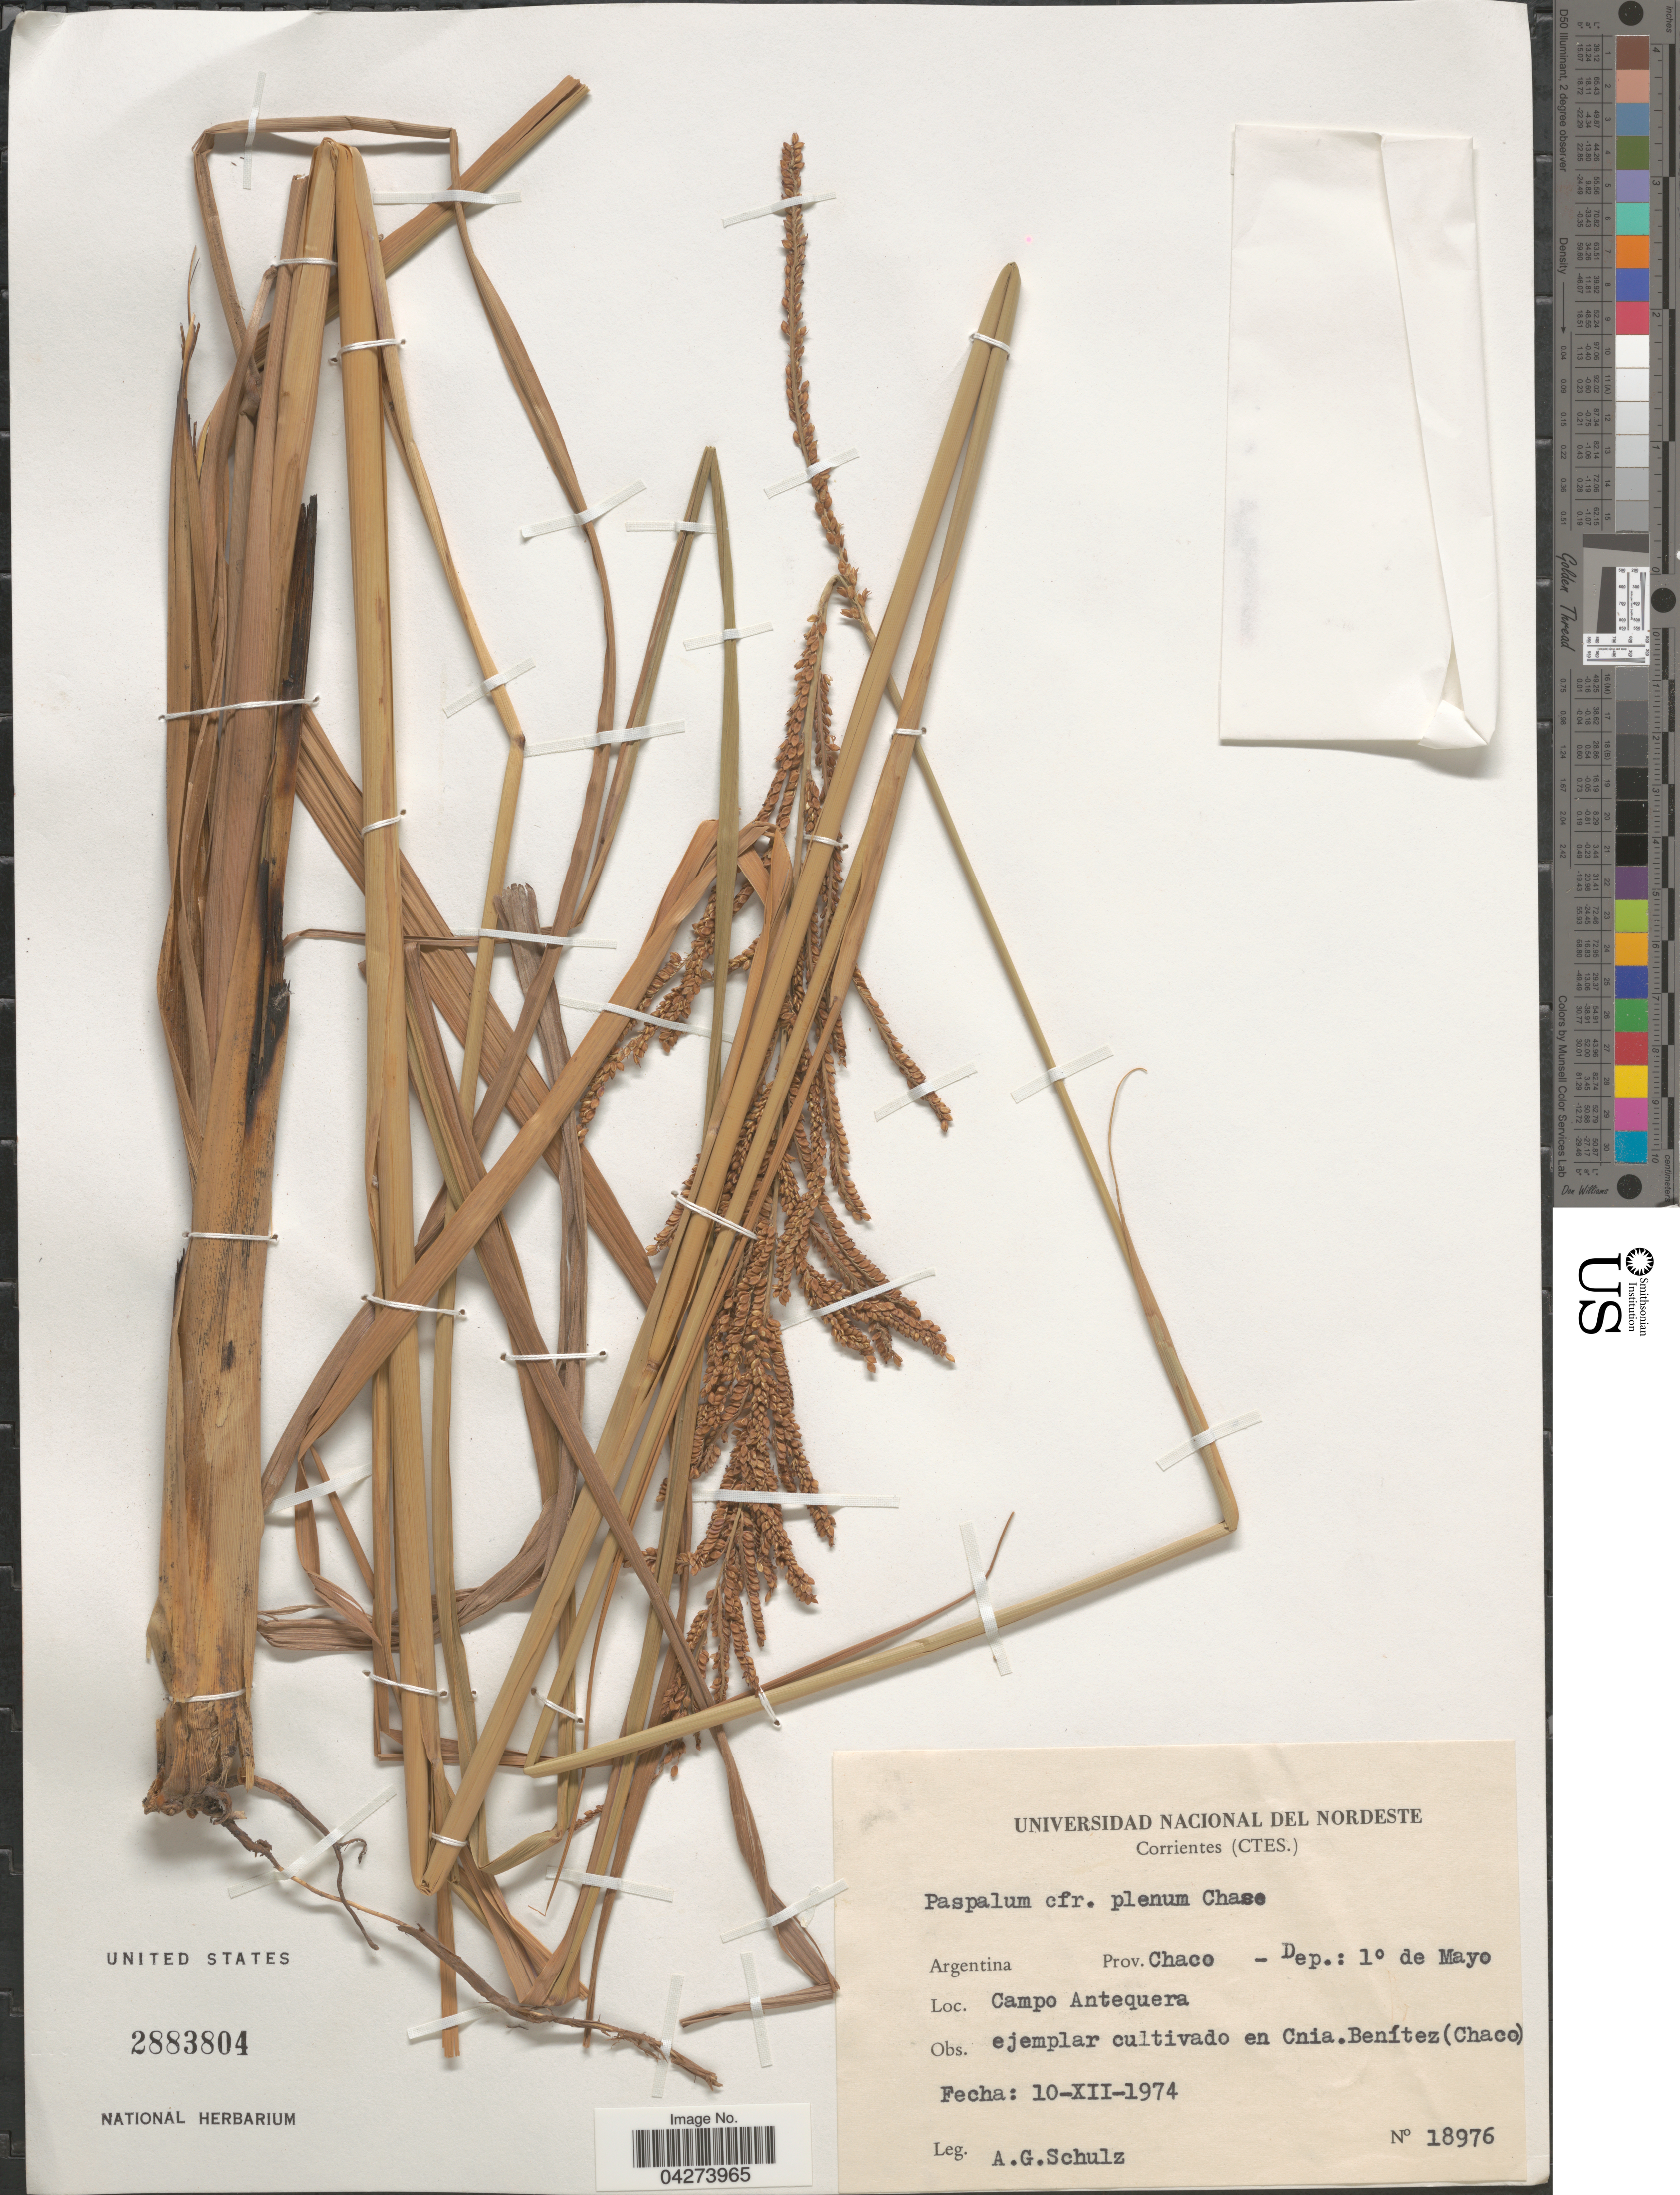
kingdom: Plantae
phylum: Tracheophyta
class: Liliopsida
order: Poales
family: Poaceae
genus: Paspalum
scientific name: Paspalum plenum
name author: Chase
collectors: A. G. Schulz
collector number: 18976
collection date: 1974-12-10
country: Argentina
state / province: Chaco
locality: Dep.: lo de Mayo. Campo Antequera.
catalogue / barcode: US 2883804